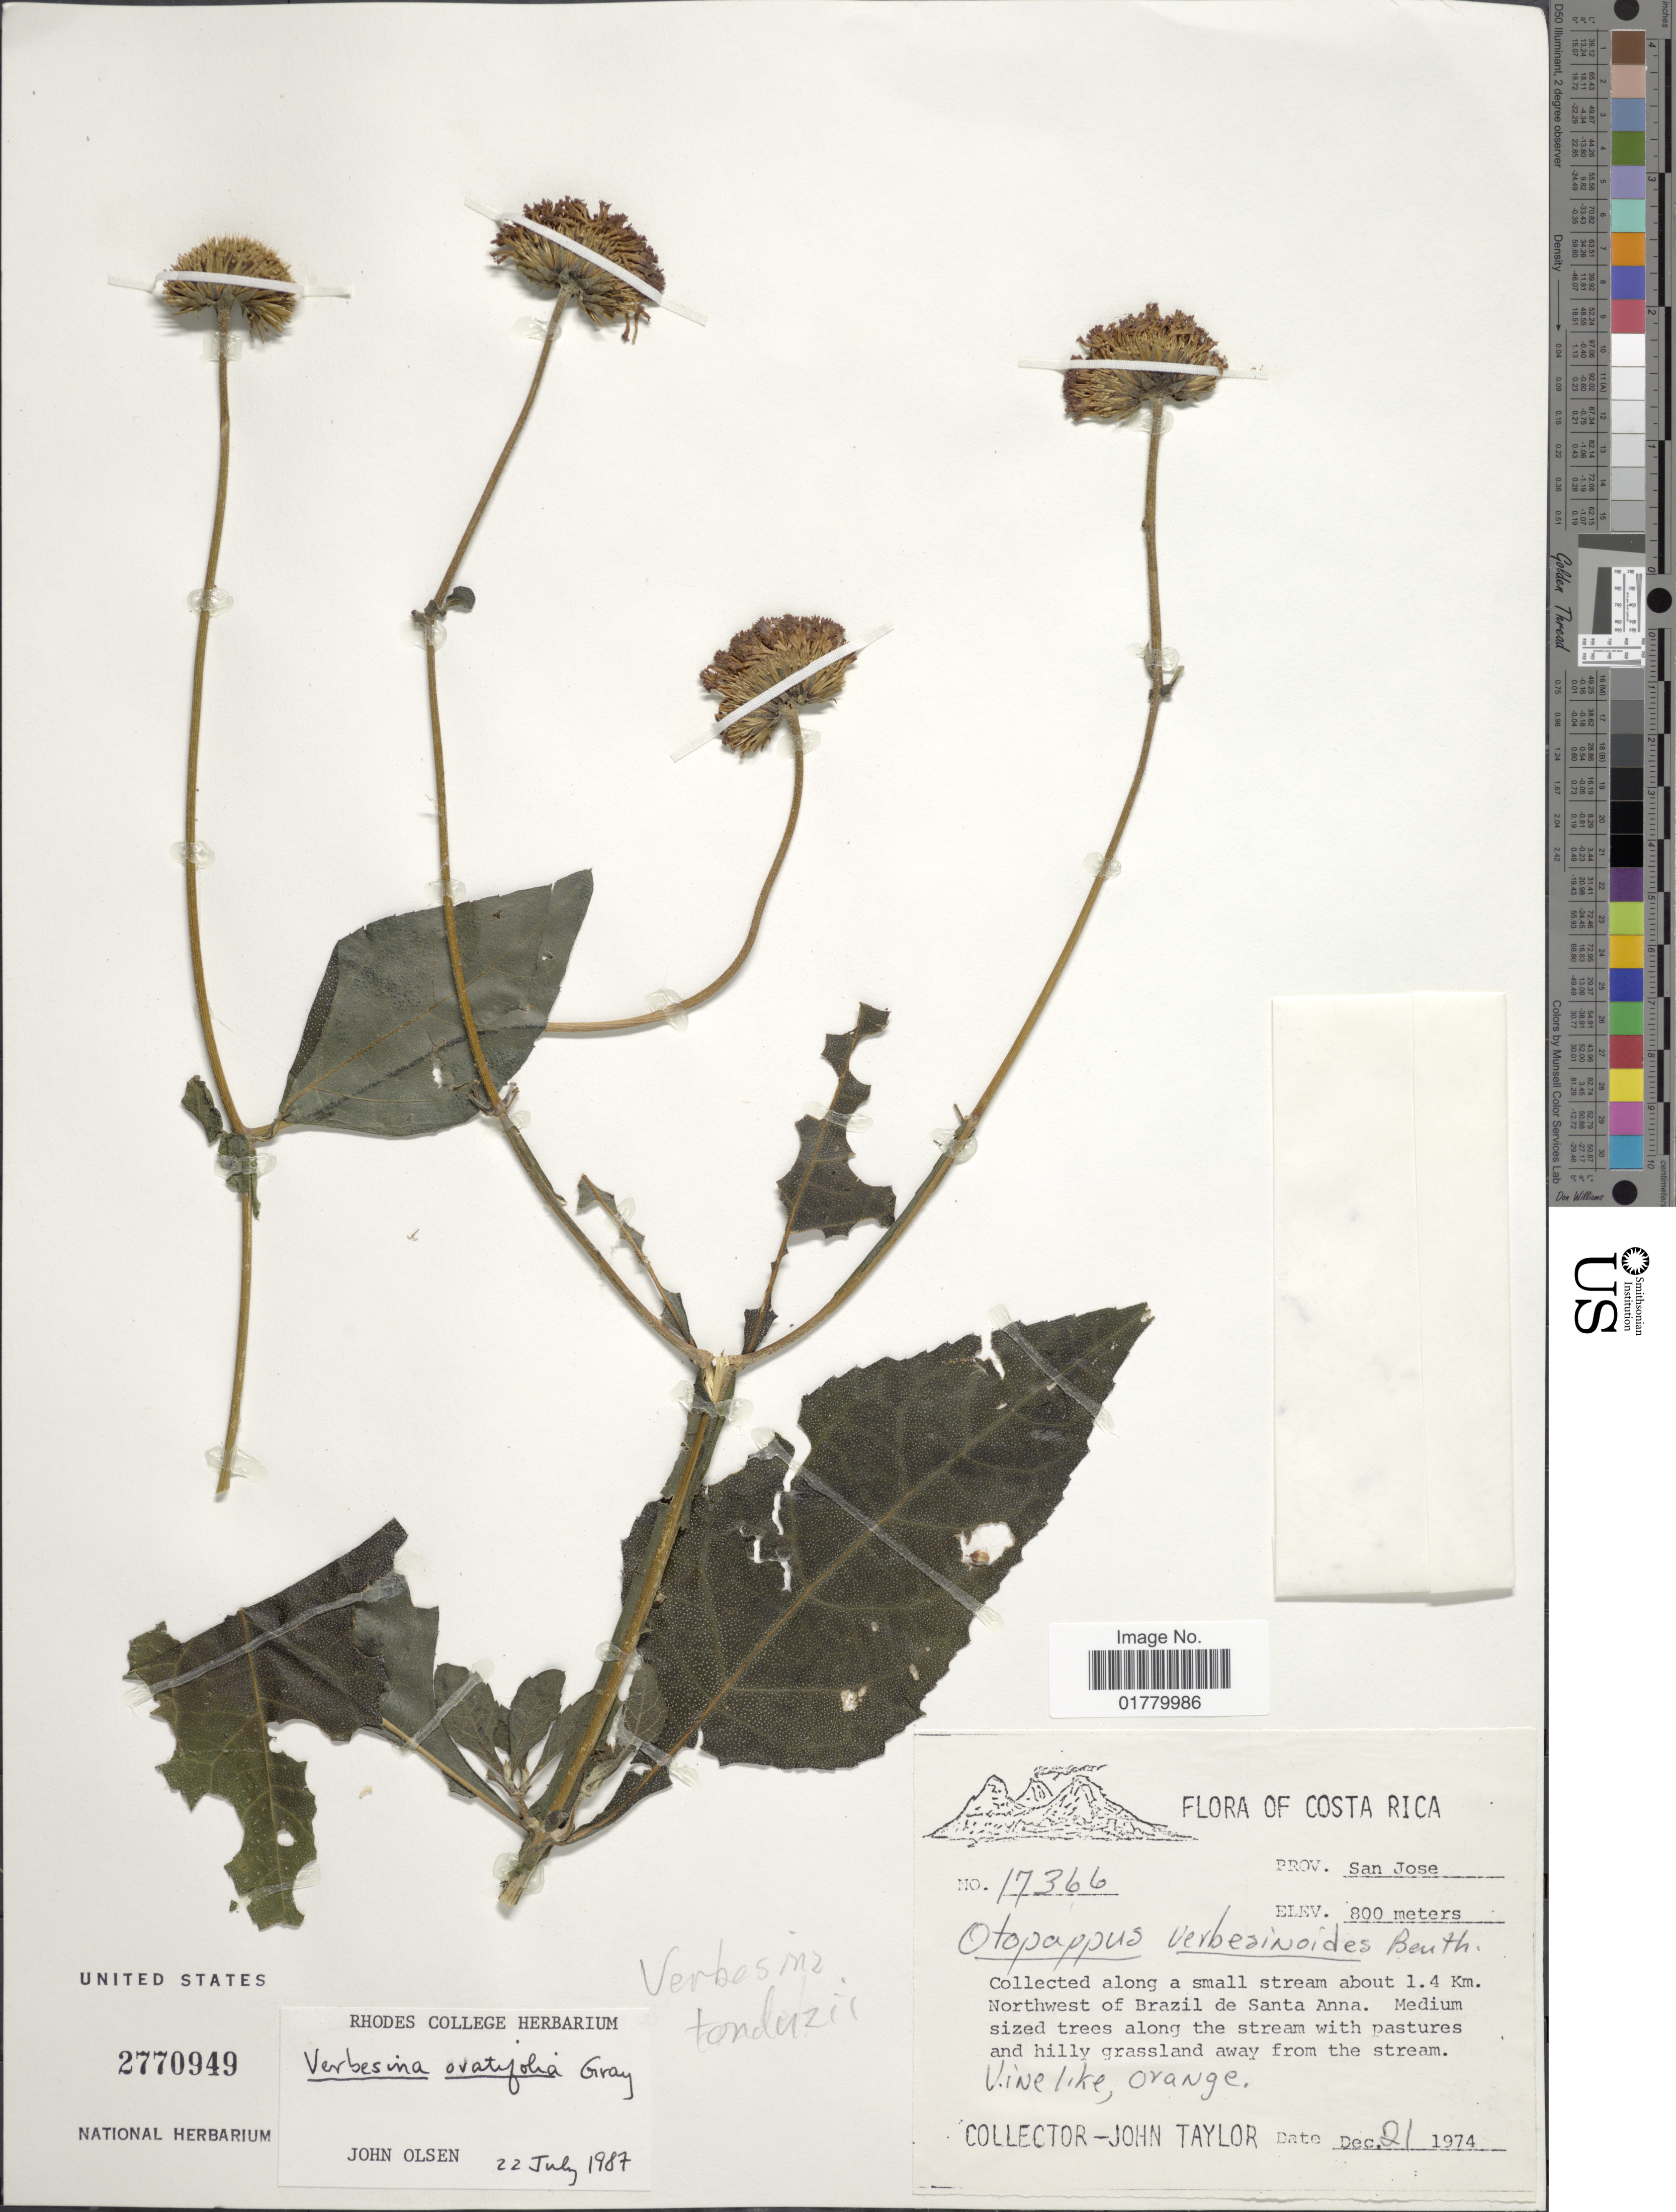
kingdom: Plantae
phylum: Tracheophyta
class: Magnoliopsida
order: Asterales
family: Asteraceae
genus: Verbesina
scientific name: Verbesina ovatifolia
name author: A. Gray ex Hemsl.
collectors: J. Taylor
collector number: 17366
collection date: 1974-12-21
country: Costa Rica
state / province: San José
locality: Along a small stream about 1.4 Km. Northwest of Brazil de Santa Anna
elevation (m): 800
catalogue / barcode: US 2770949